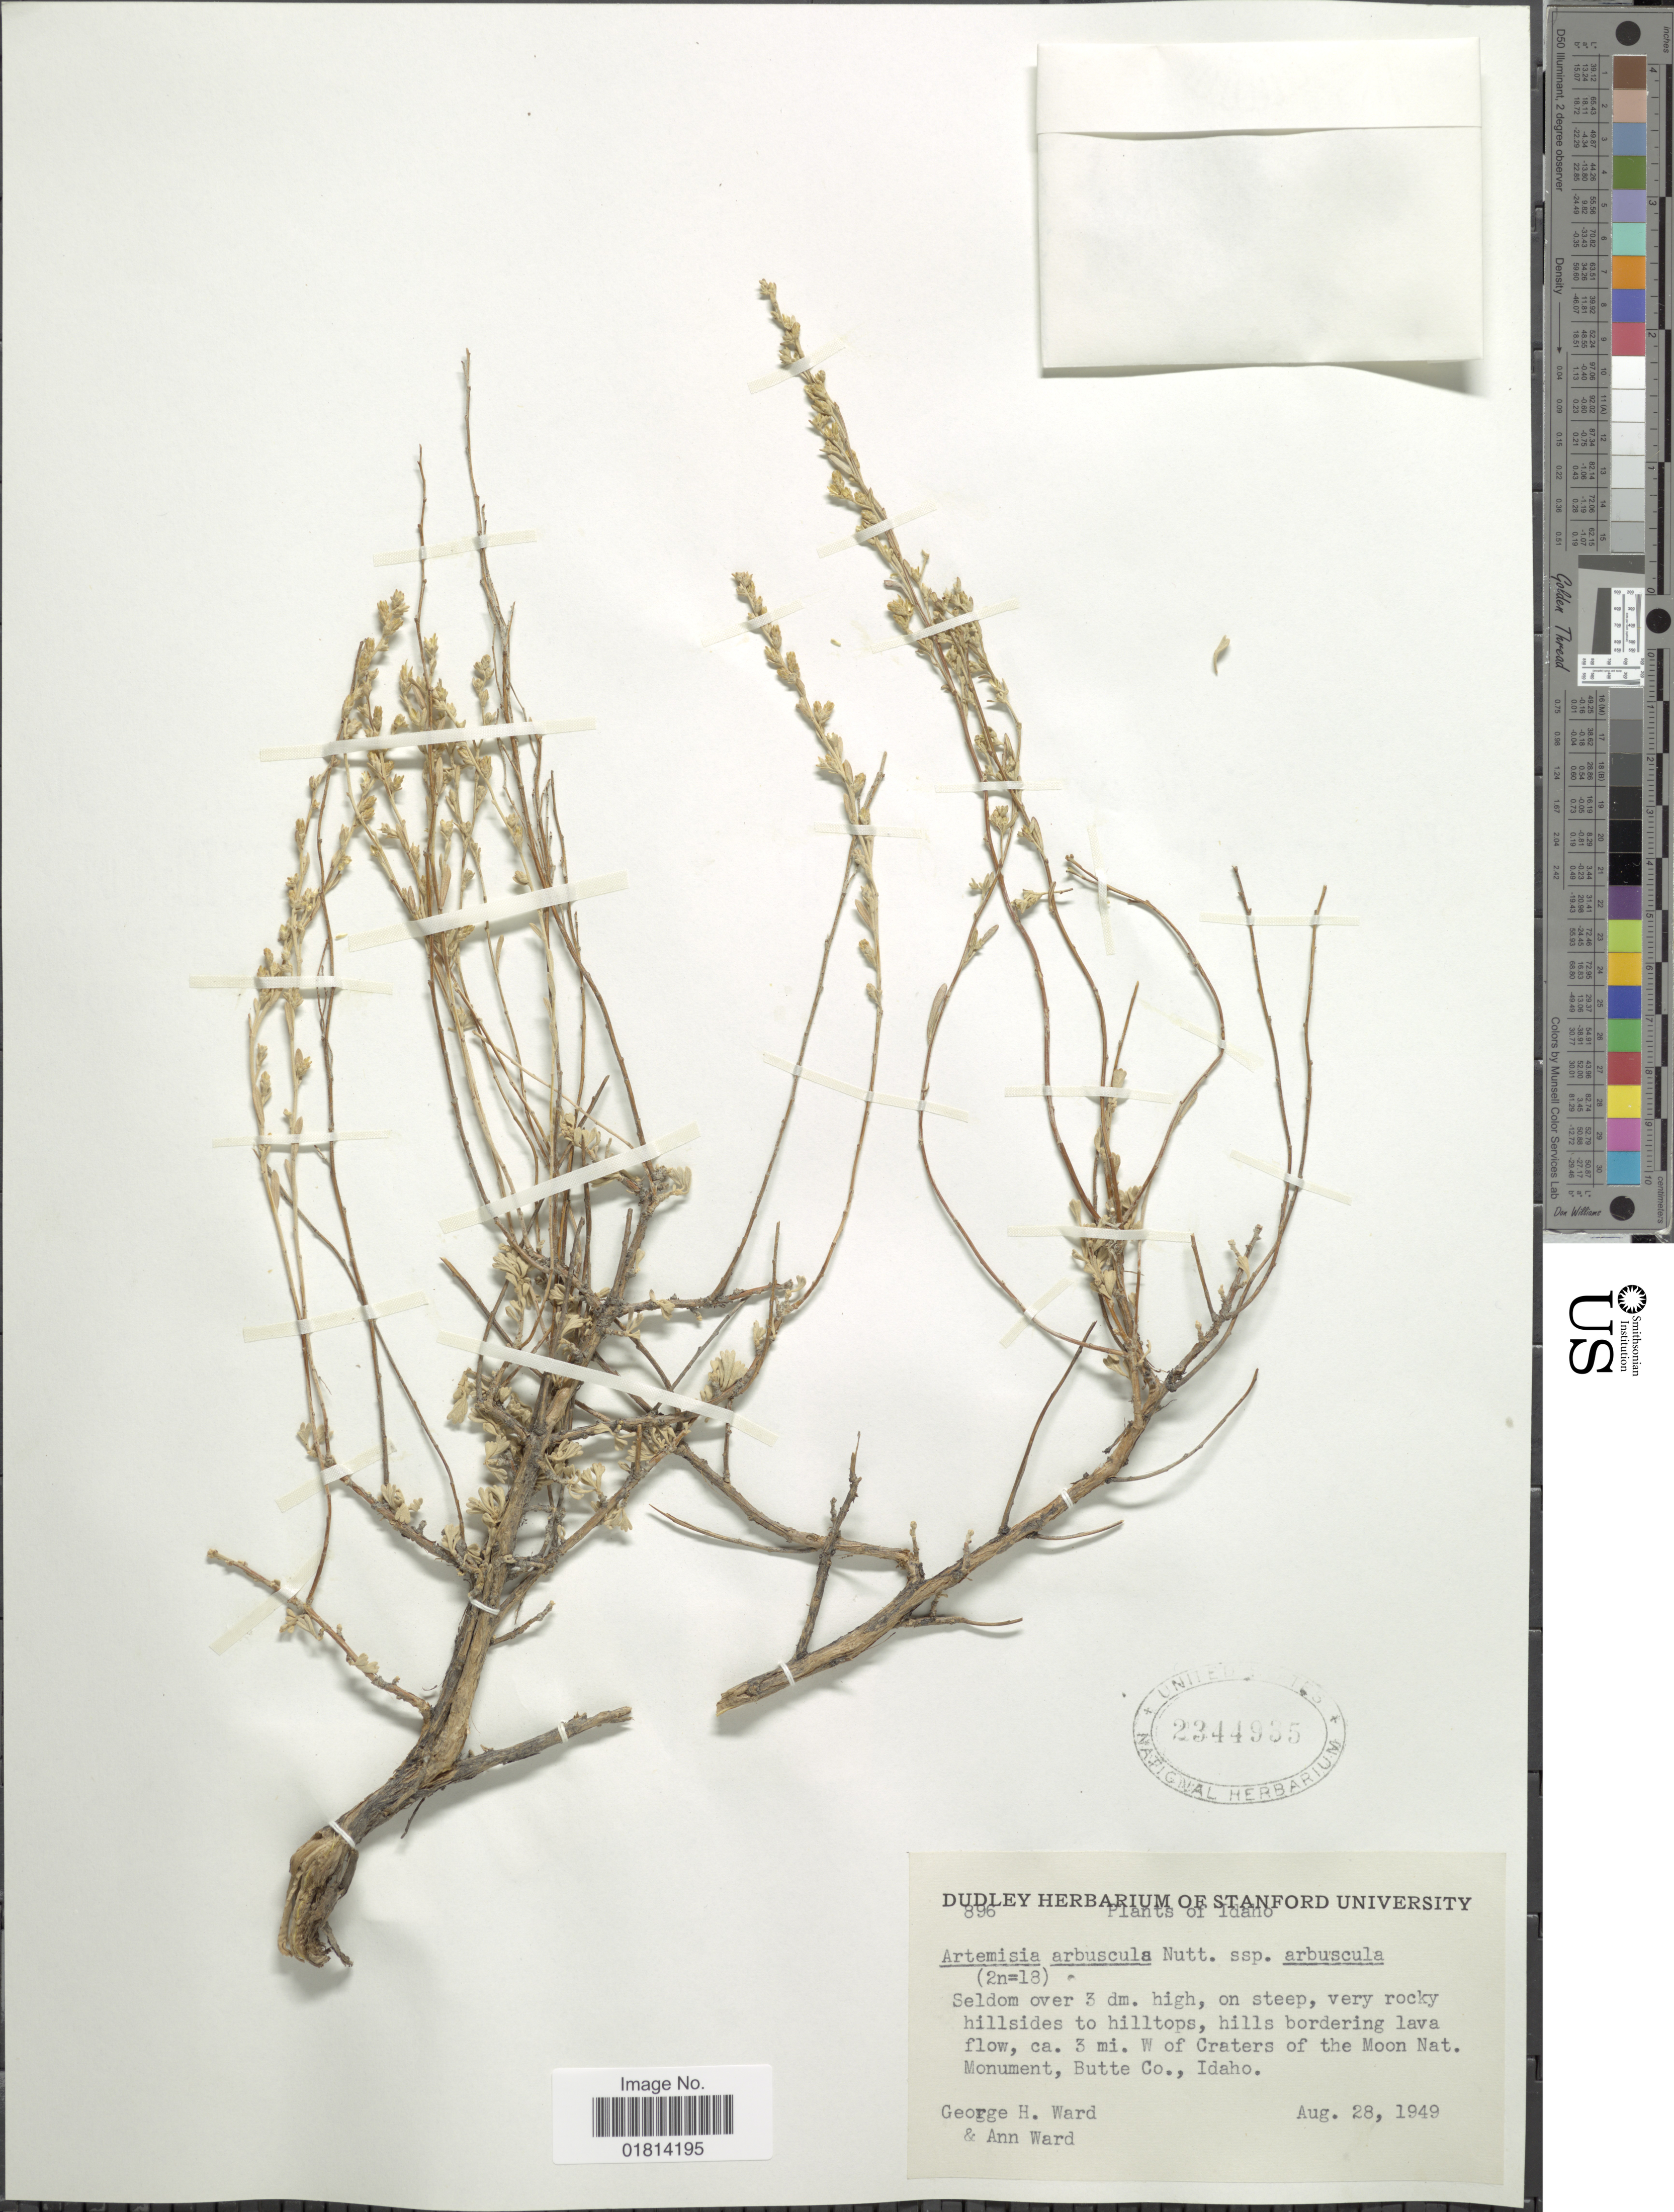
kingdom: Plantae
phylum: Tracheophyta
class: Magnoliopsida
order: Asterales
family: Asteraceae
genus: Artemisia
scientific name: Artemisia arbuscula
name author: Nutt.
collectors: G. H. Ward & A. Ward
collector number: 896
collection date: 1949-08-28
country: United States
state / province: Idaho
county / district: Butte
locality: Ca. 3 mi. W of Craters of the Moon Nat. Monument.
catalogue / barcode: US 2344935